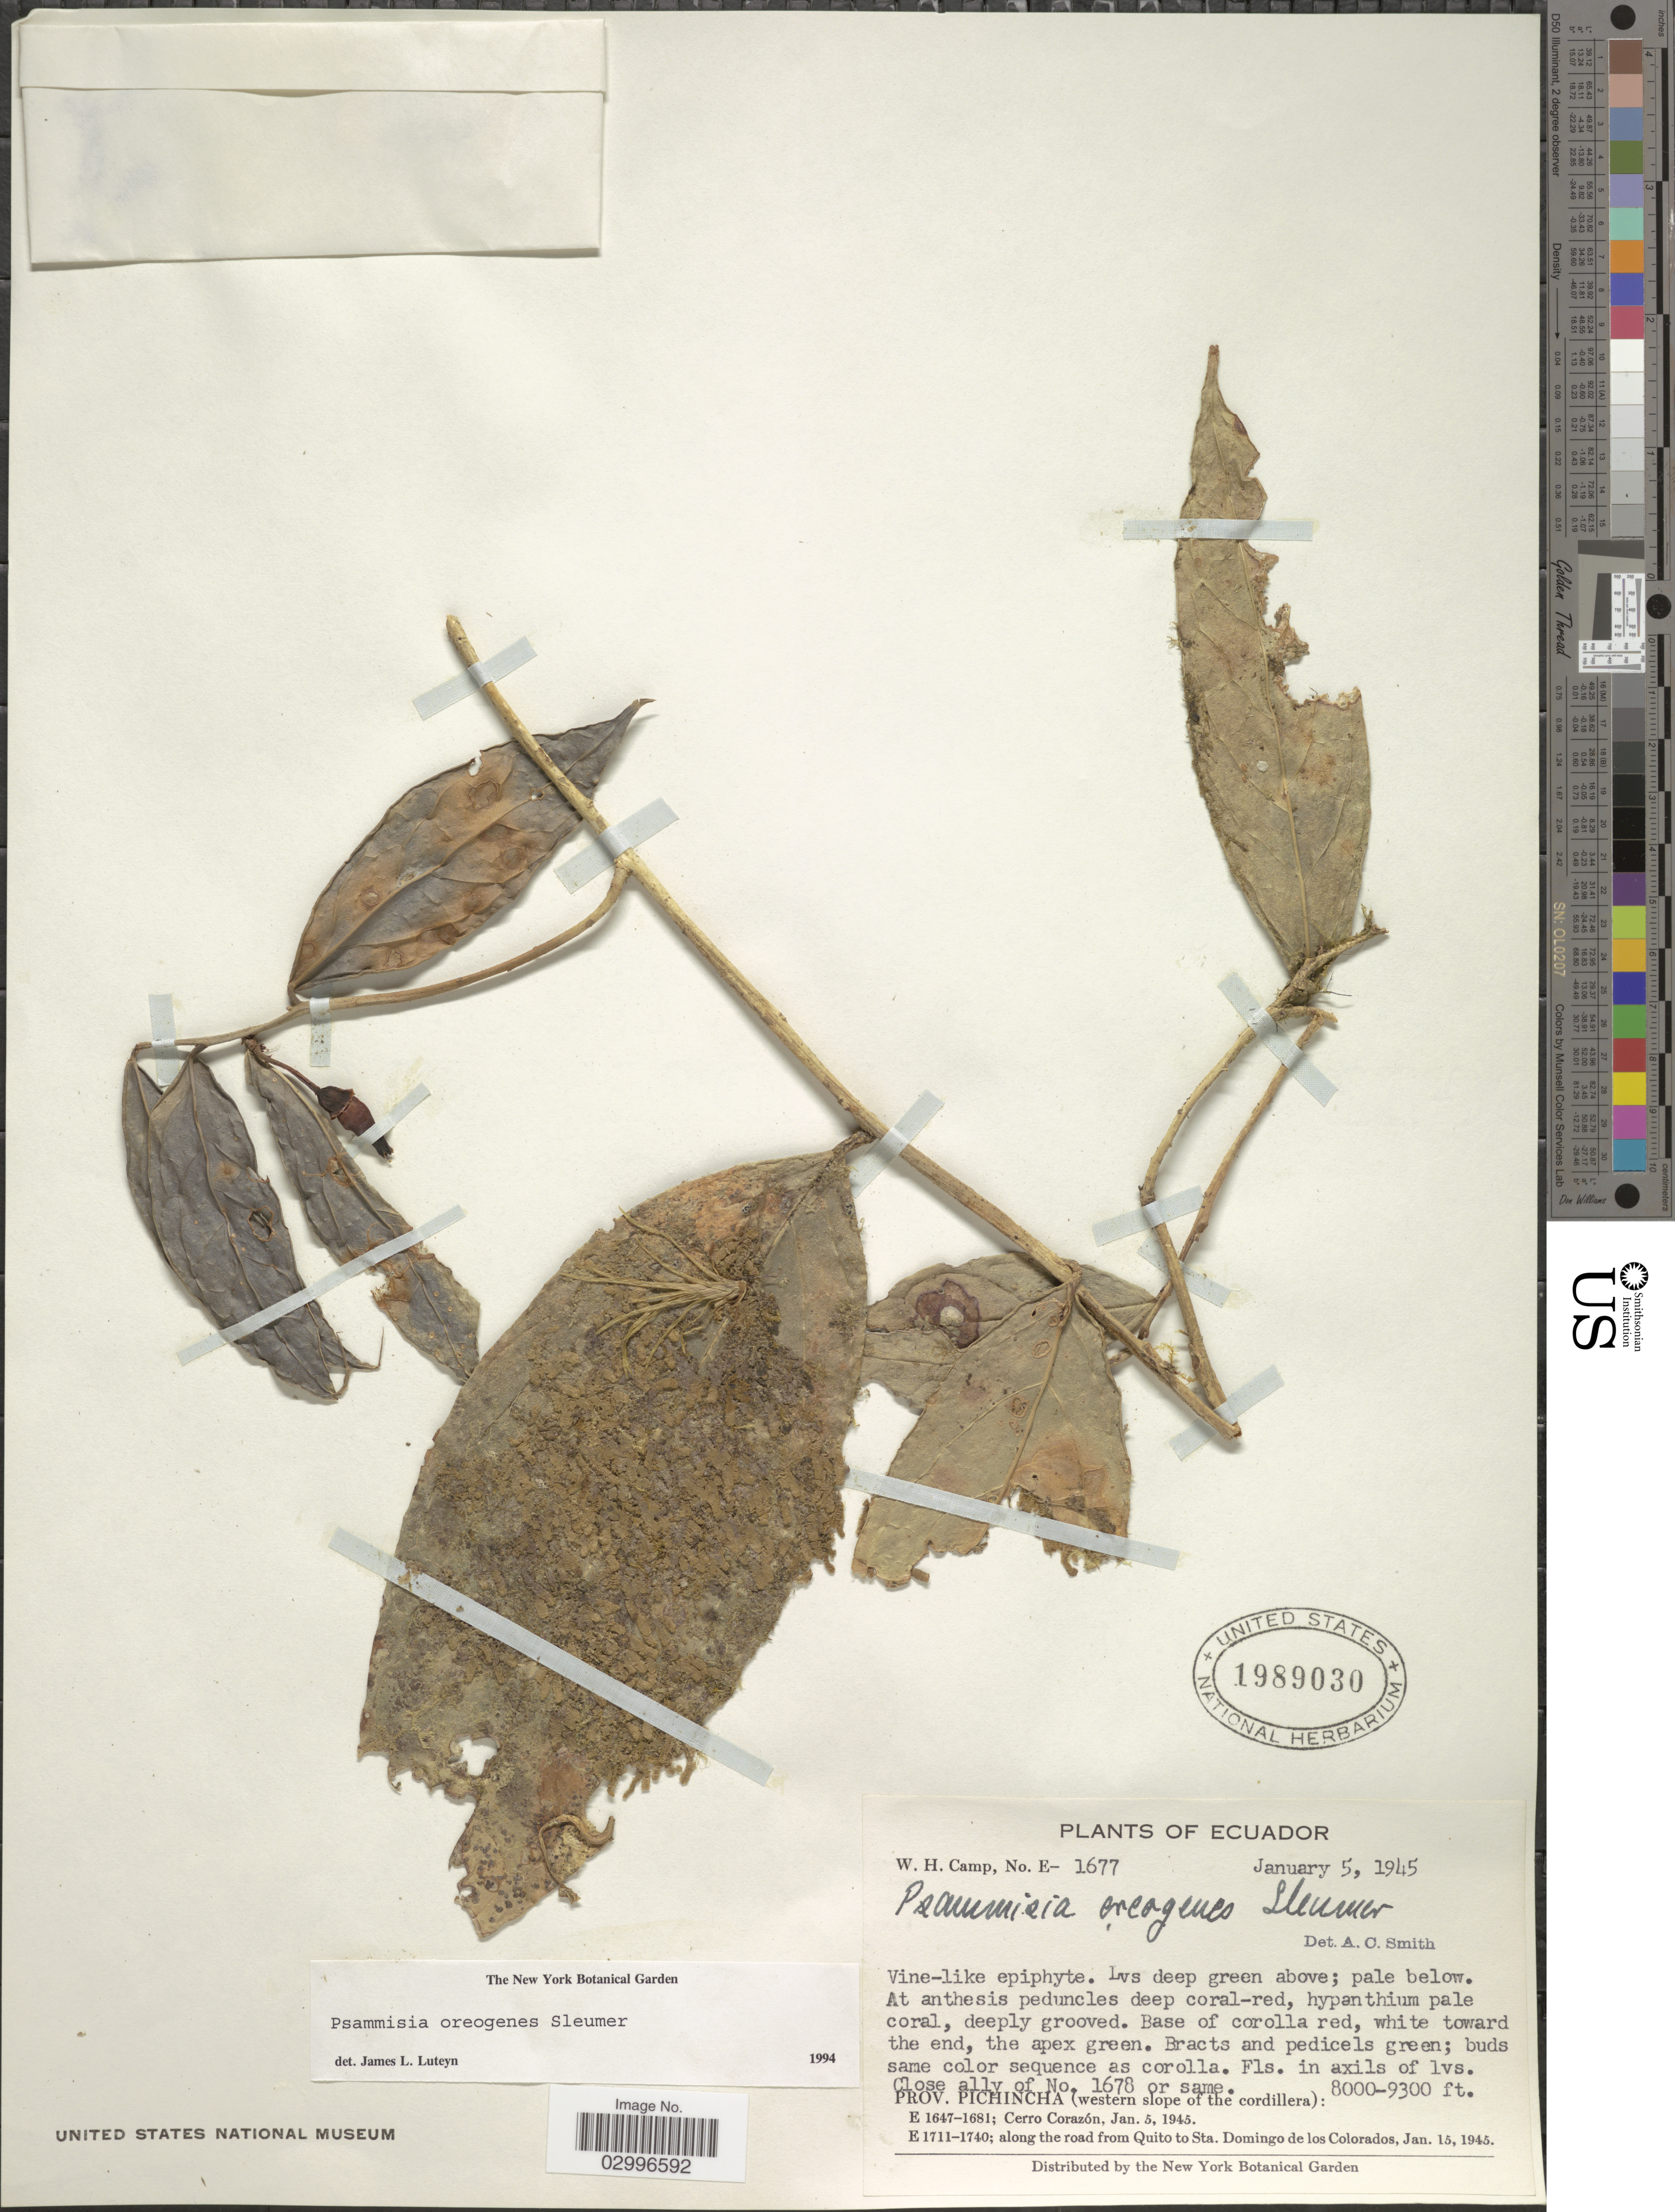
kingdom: Plantae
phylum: Tracheophyta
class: Magnoliopsida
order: Ericales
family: Ericaceae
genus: Psammisia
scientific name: Psammisia oreogenes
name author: Sleumer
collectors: W. H. Camp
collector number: E-1677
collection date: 1945-01-05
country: Ecuador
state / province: Pichincha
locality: (Western slope of the cordillera): Cerro Corazón.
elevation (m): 2438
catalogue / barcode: US 1989030